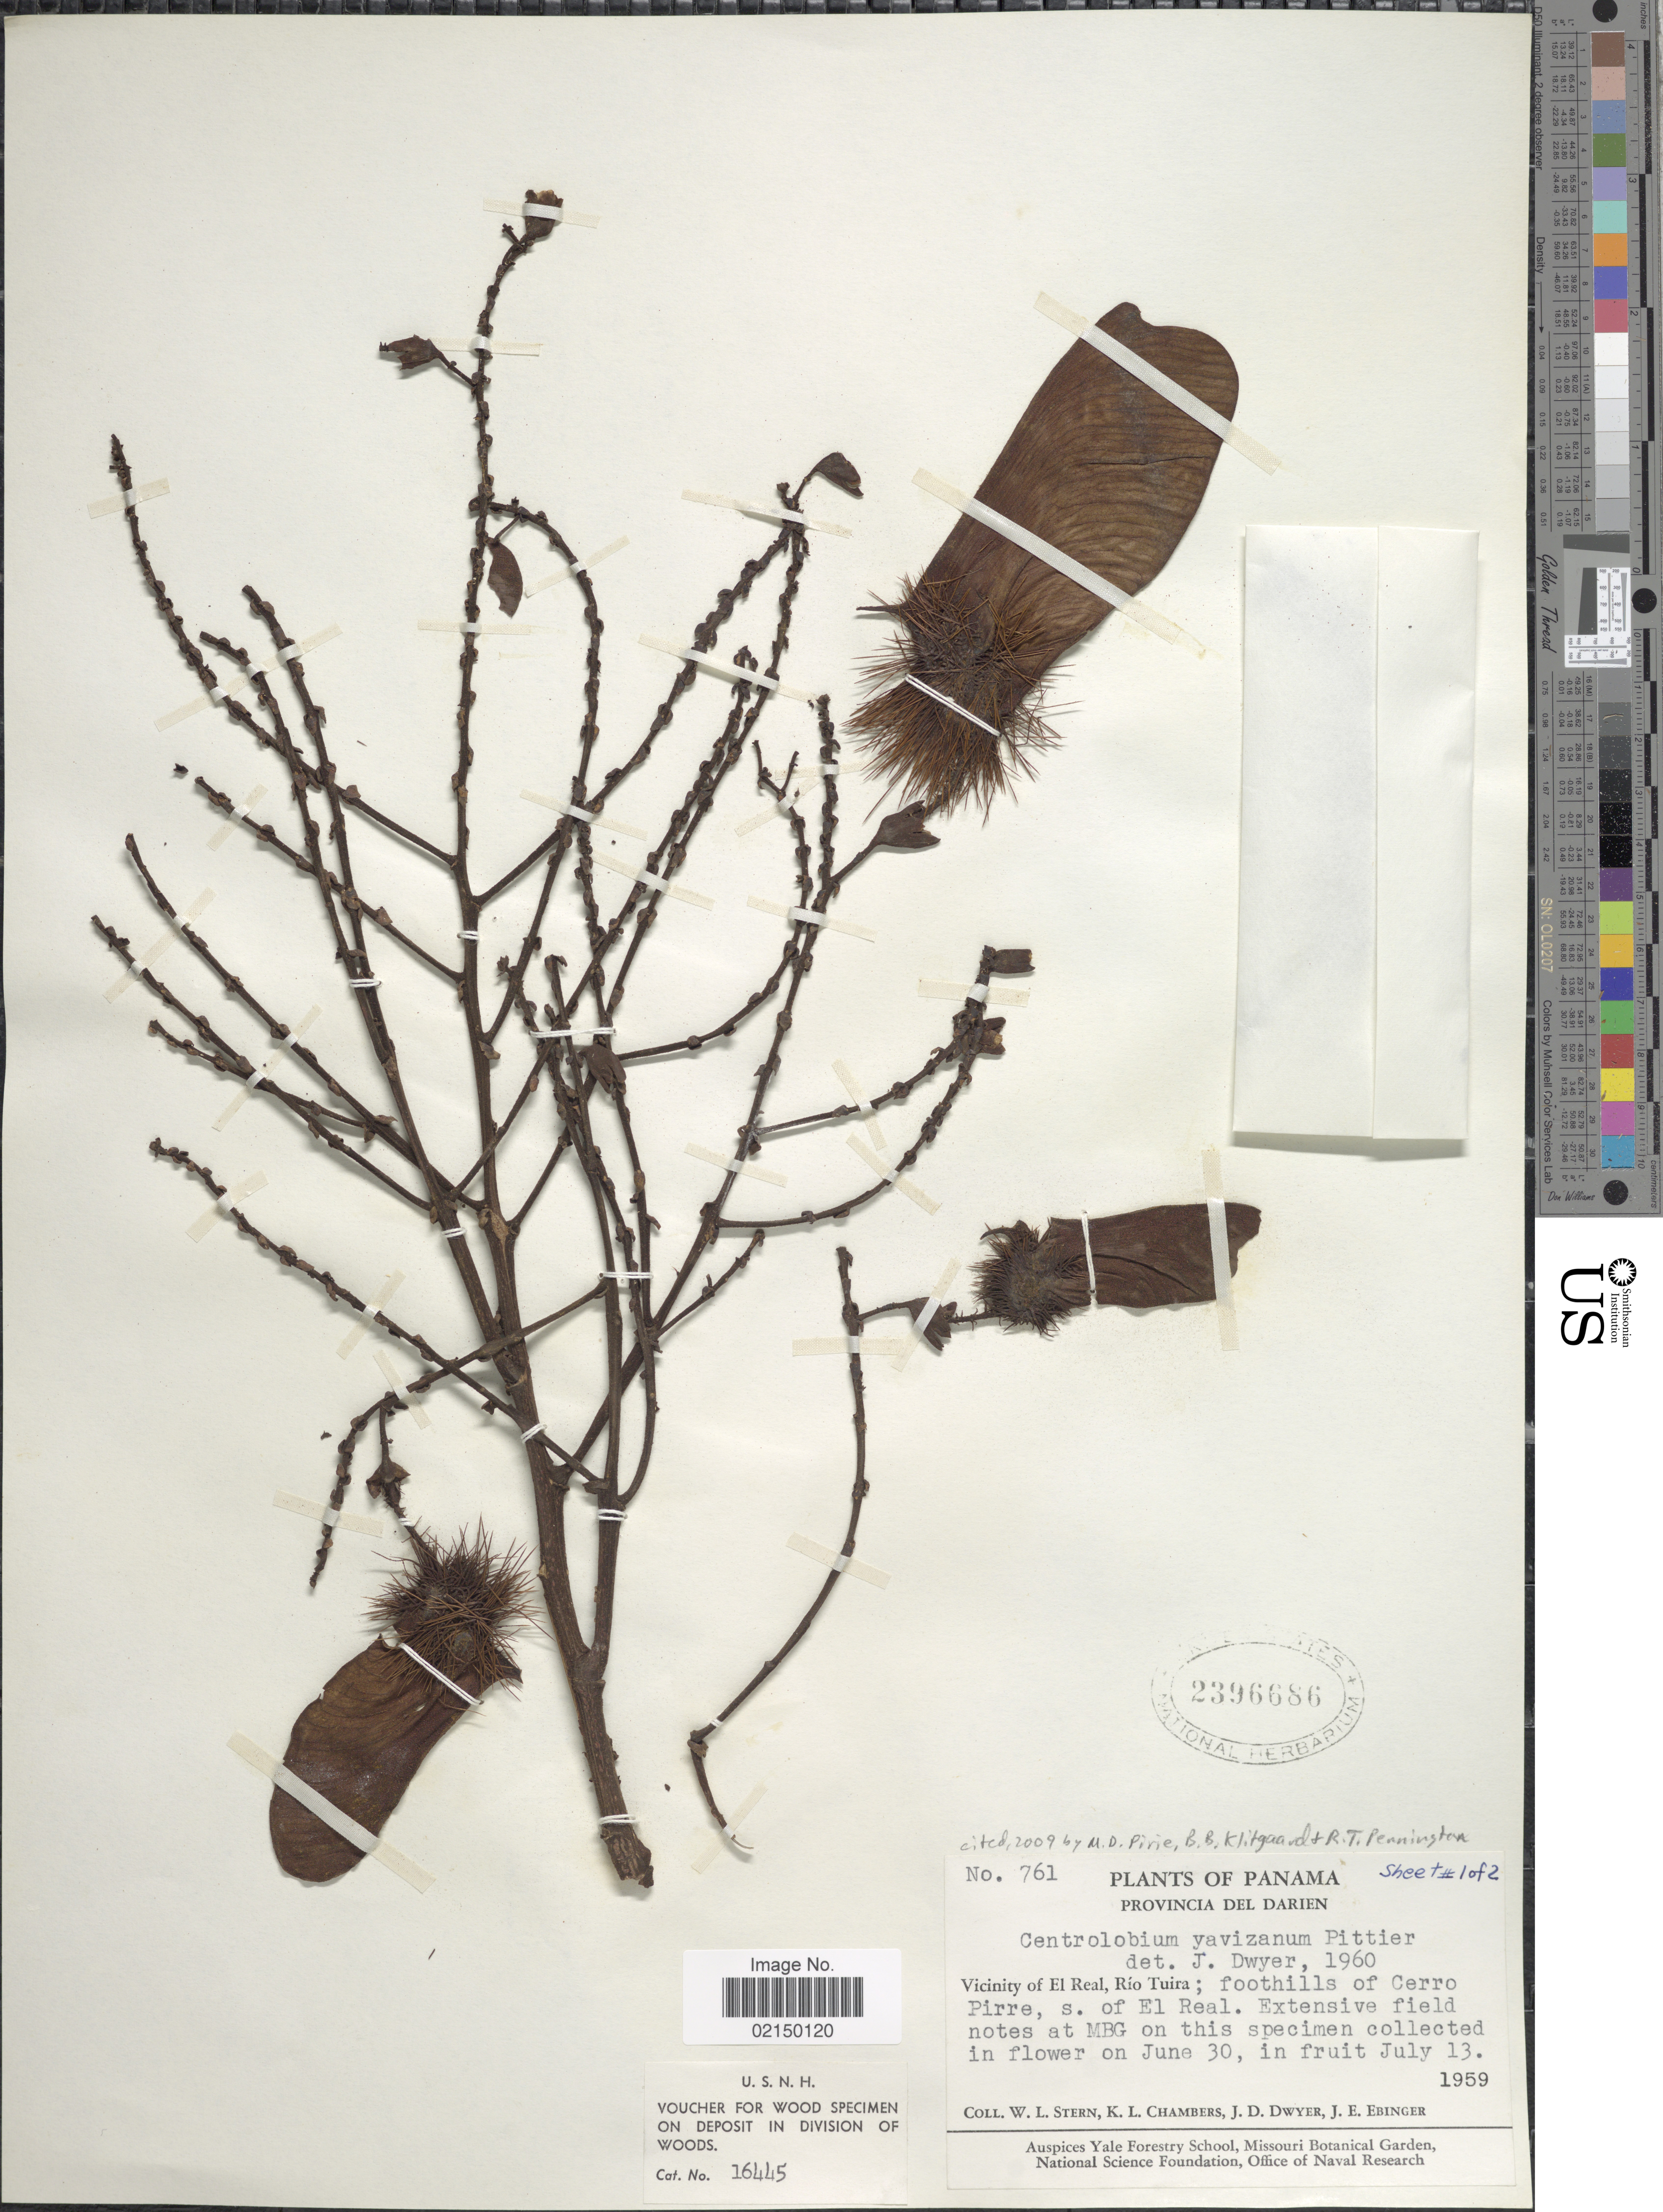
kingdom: Plantae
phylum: Tracheophyta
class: Magnoliopsida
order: Fabales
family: Fabaceae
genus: Centrolobium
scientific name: Centrolobium yavizanum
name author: Pittier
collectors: W. L. Stern, K. Chambers, J. D. Dwyer & J. Ebinger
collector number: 761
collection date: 1959-06-30/1959-07-13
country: Panama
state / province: Darién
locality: Provincia Del Darien, vicinity of El Real, Rio Tuira; foothills of Cerro Pirre, s. of El Real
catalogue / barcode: US 2396686